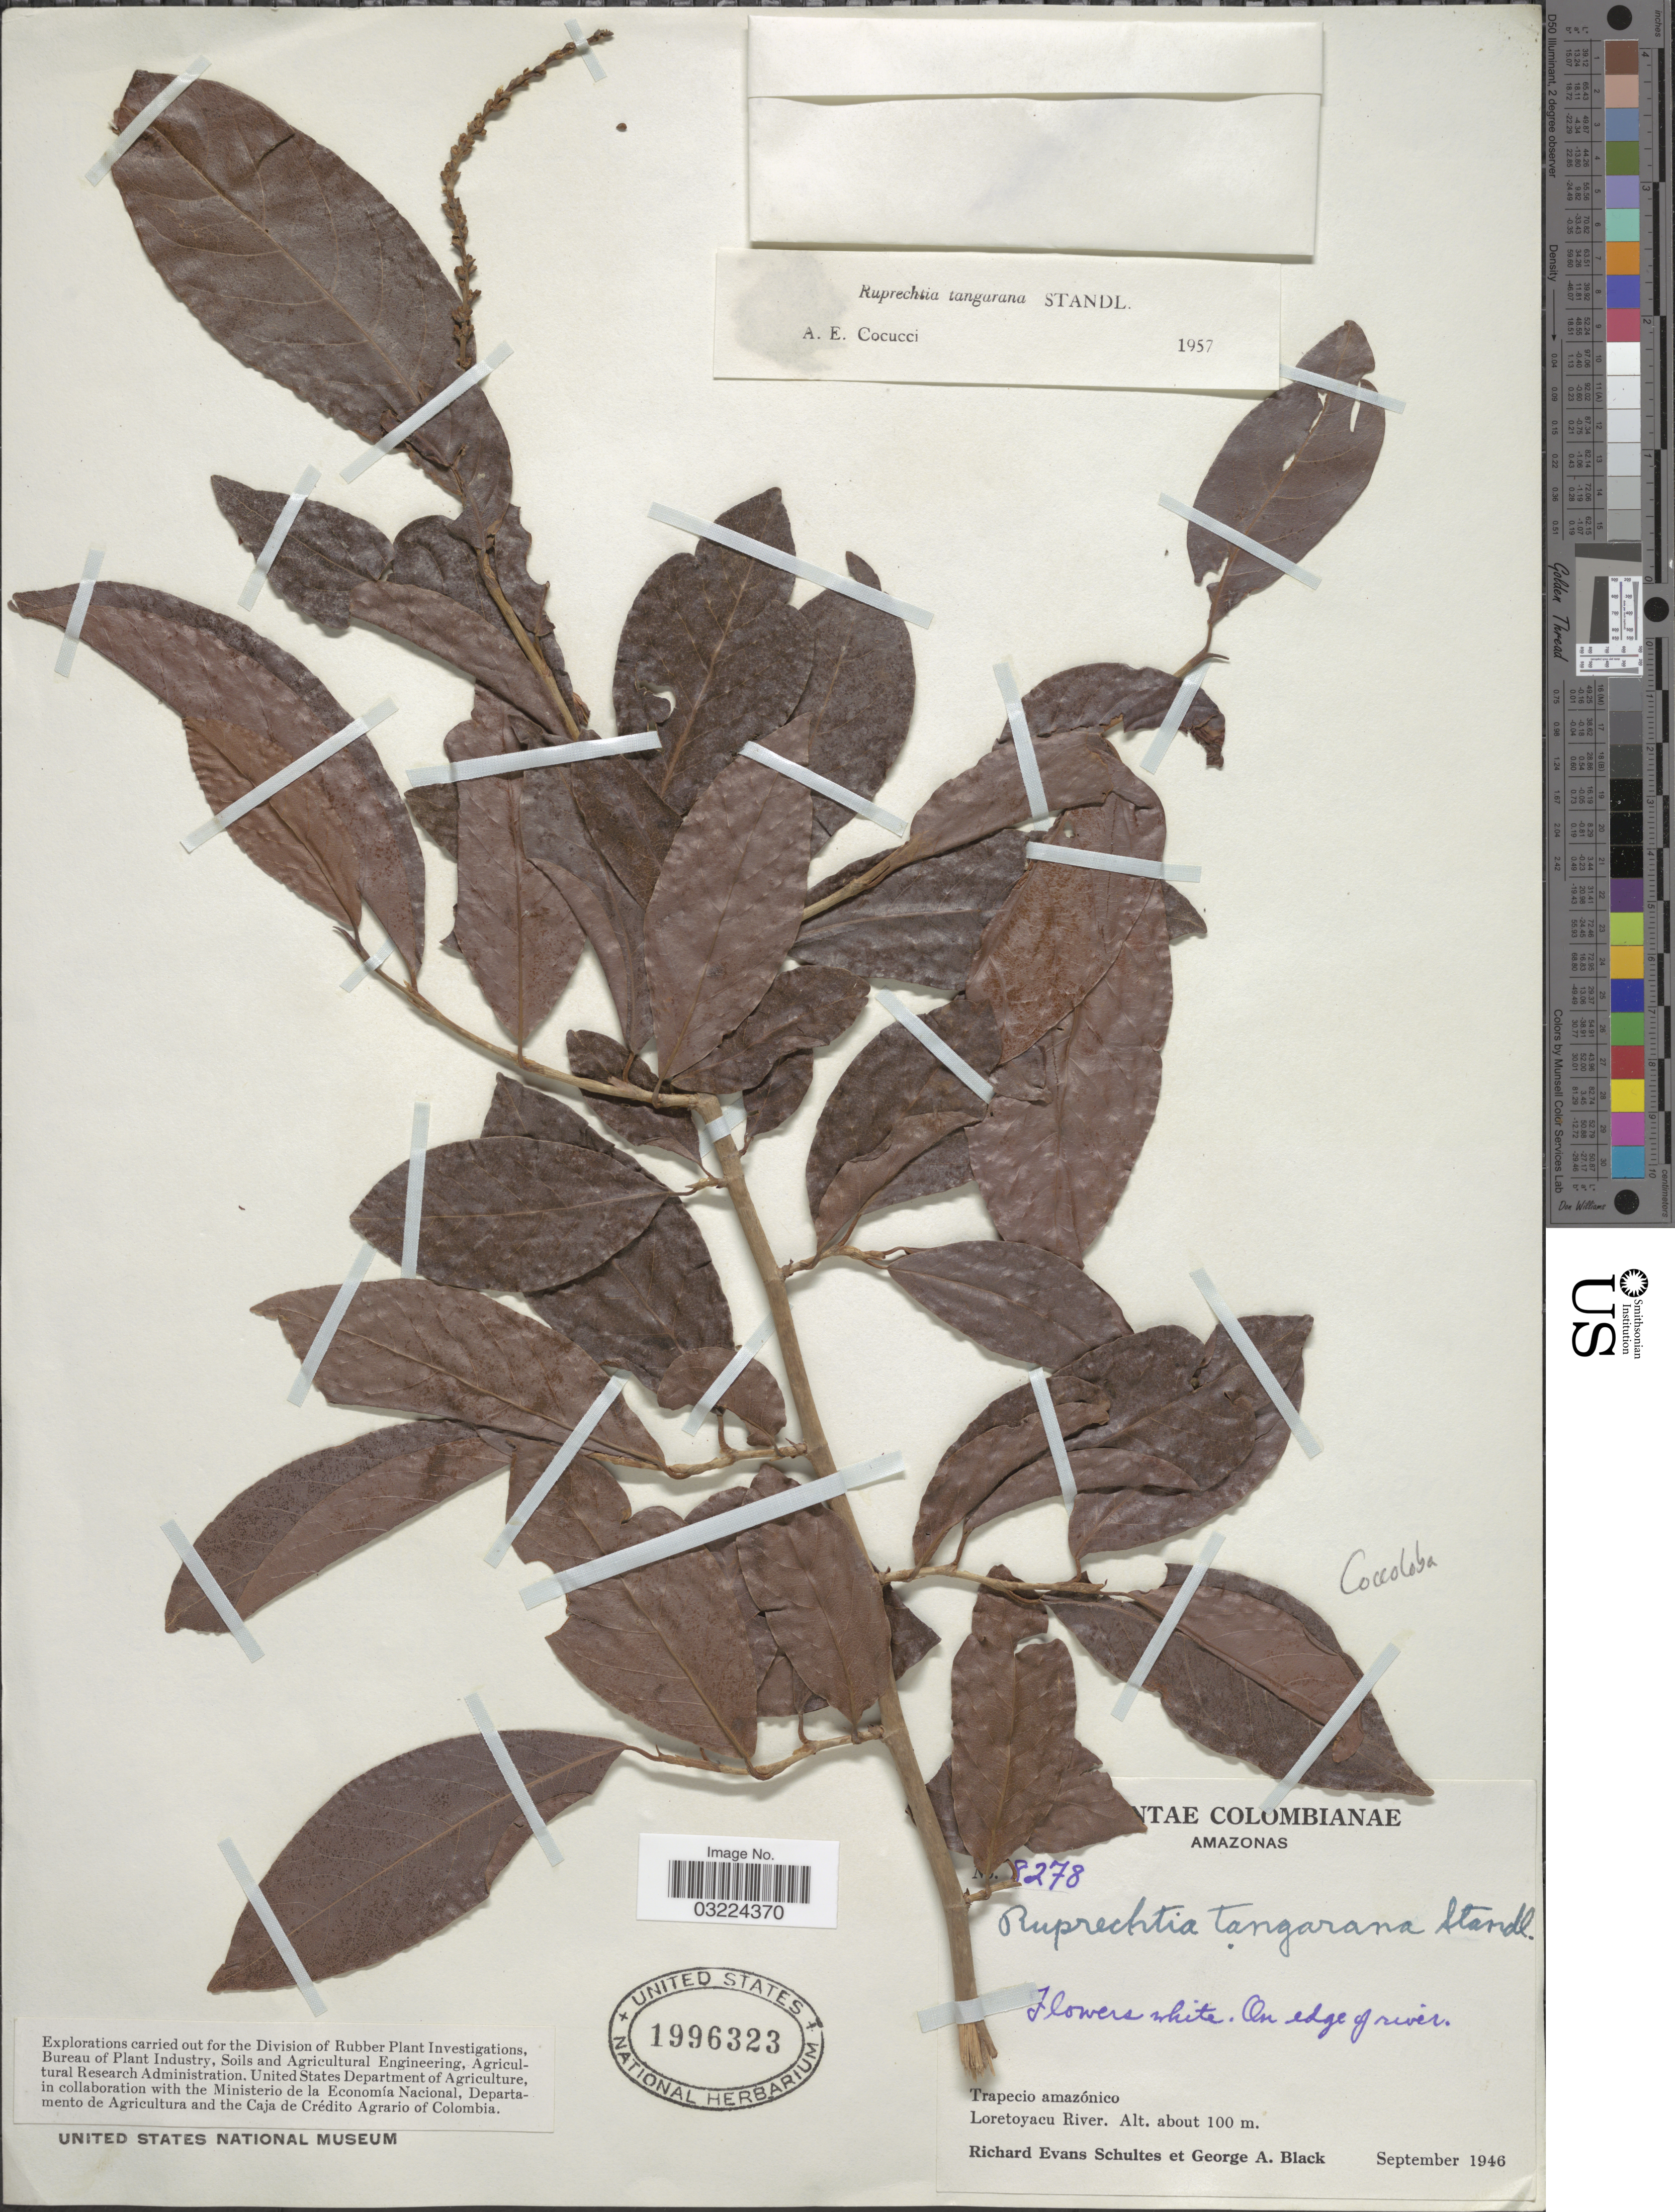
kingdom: Plantae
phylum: Tracheophyta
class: Magnoliopsida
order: Caryophyllales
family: Polygonaceae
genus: Ruprechtia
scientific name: Ruprechtia tangarana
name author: Standl.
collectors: R. E. Schultes & G. A. Black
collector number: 8278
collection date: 1946-09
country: Colombia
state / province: Amazônas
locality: Trapecio amazónico. Loretoyacu River.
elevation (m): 100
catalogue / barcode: US 1996323